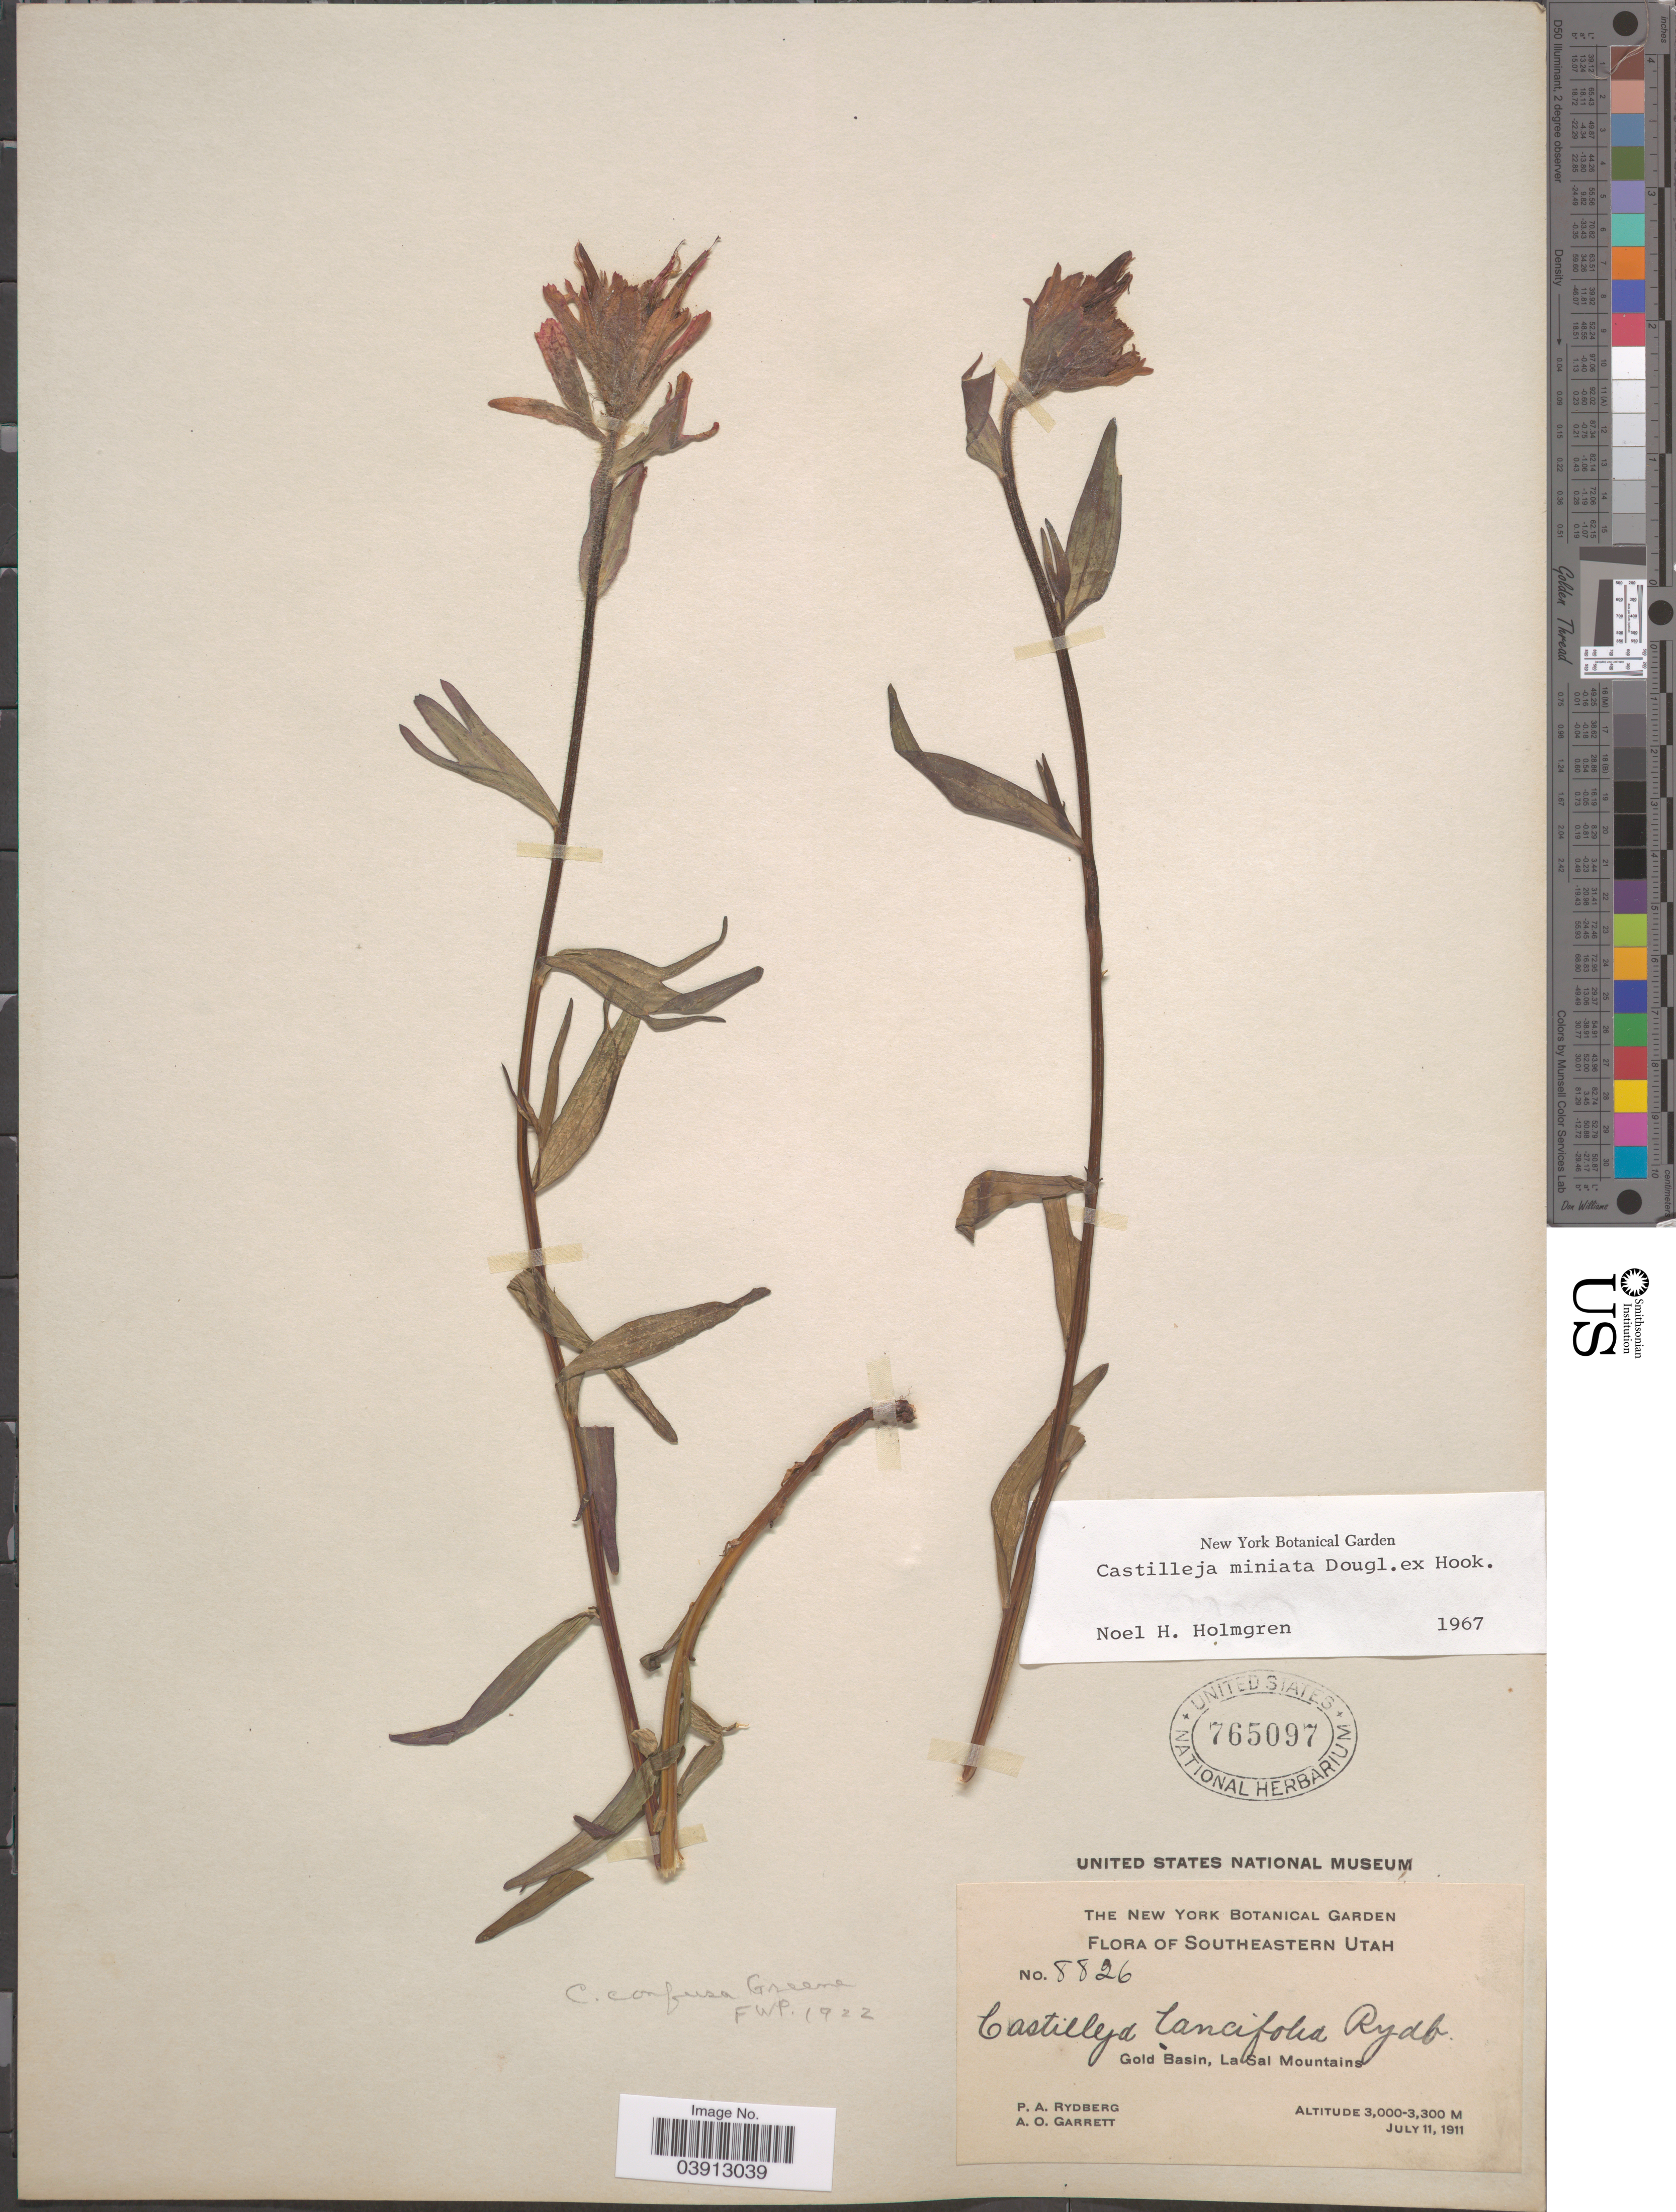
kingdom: Plantae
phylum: Tracheophyta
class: Magnoliopsida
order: Lamiales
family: Orobanchaceae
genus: Castilleja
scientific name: Castilleja miniata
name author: Douglas ex Hook.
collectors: P. A. Rydberg & A. O. Garrett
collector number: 8826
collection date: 1911-07-11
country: United States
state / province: Utah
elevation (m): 3000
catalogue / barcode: US 765097